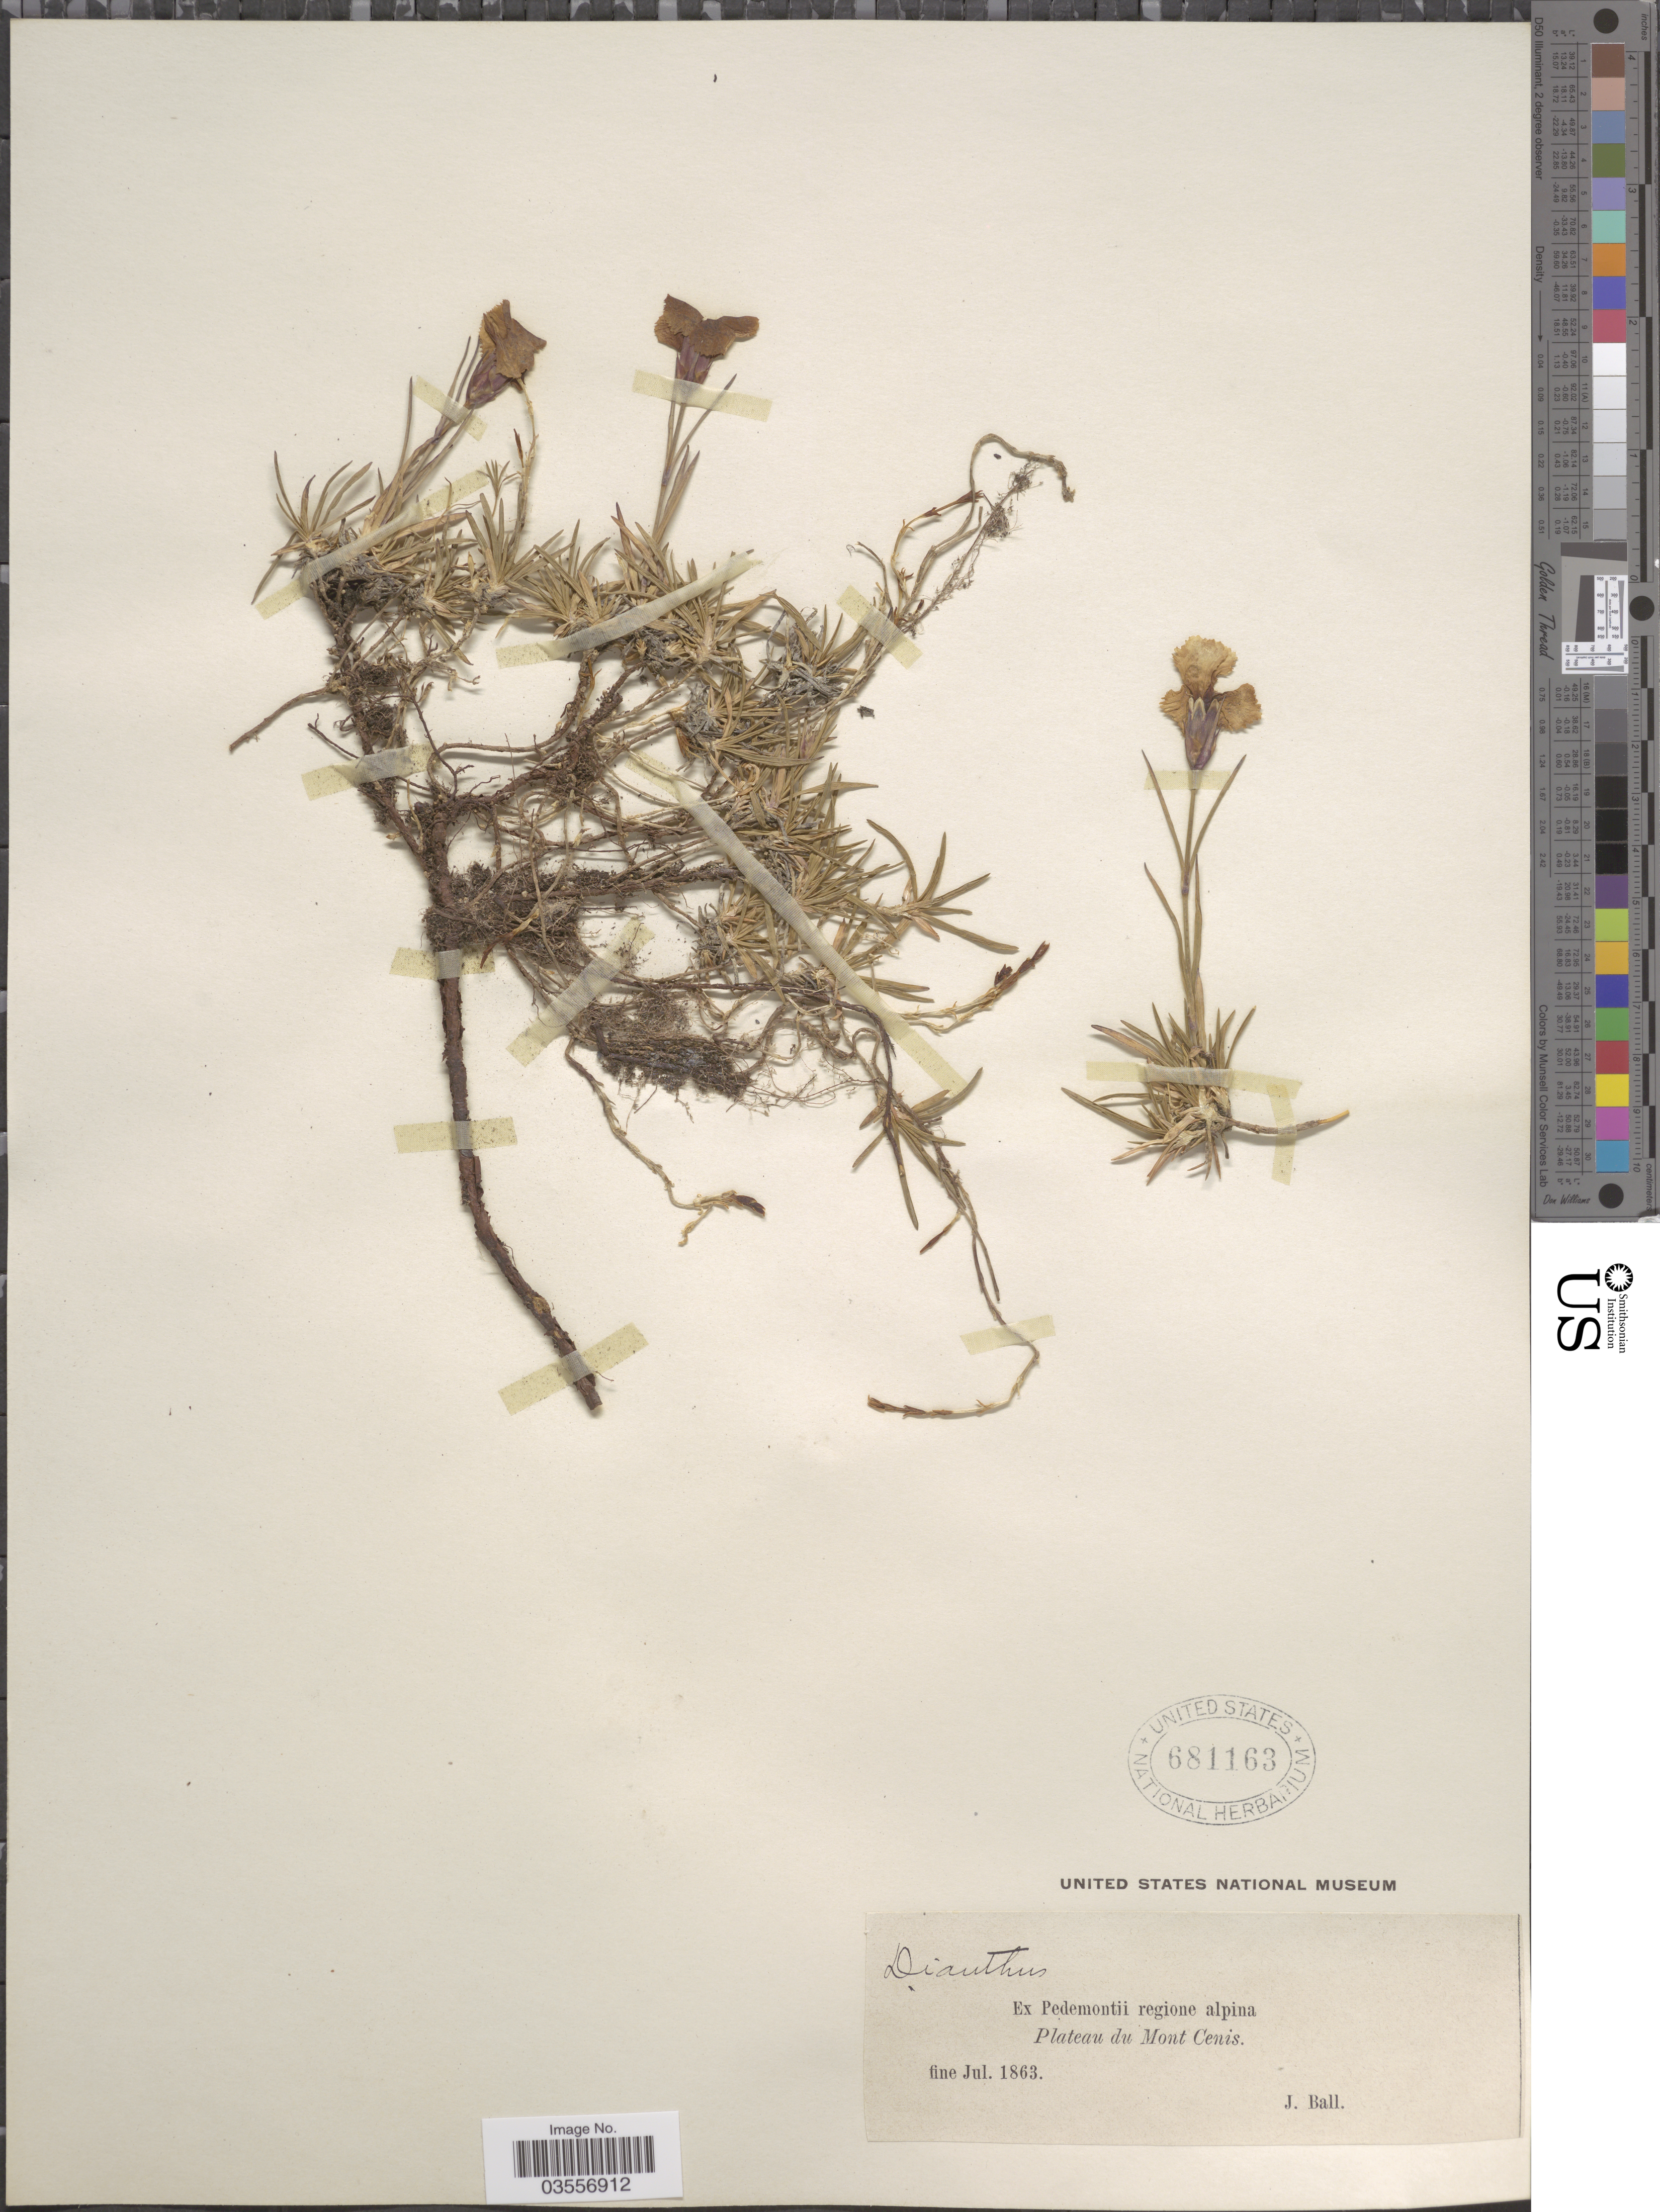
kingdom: Plantae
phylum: Tracheophyta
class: Magnoliopsida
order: Caryophyllales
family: Caryophyllaceae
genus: Dianthus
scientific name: Dianthus sp.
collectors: J. Ball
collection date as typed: fine Jul. 1863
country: Italy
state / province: Piedmont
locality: Ex Pedemontii regione alpina Plateau du Mont Cenis.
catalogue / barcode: US 681163